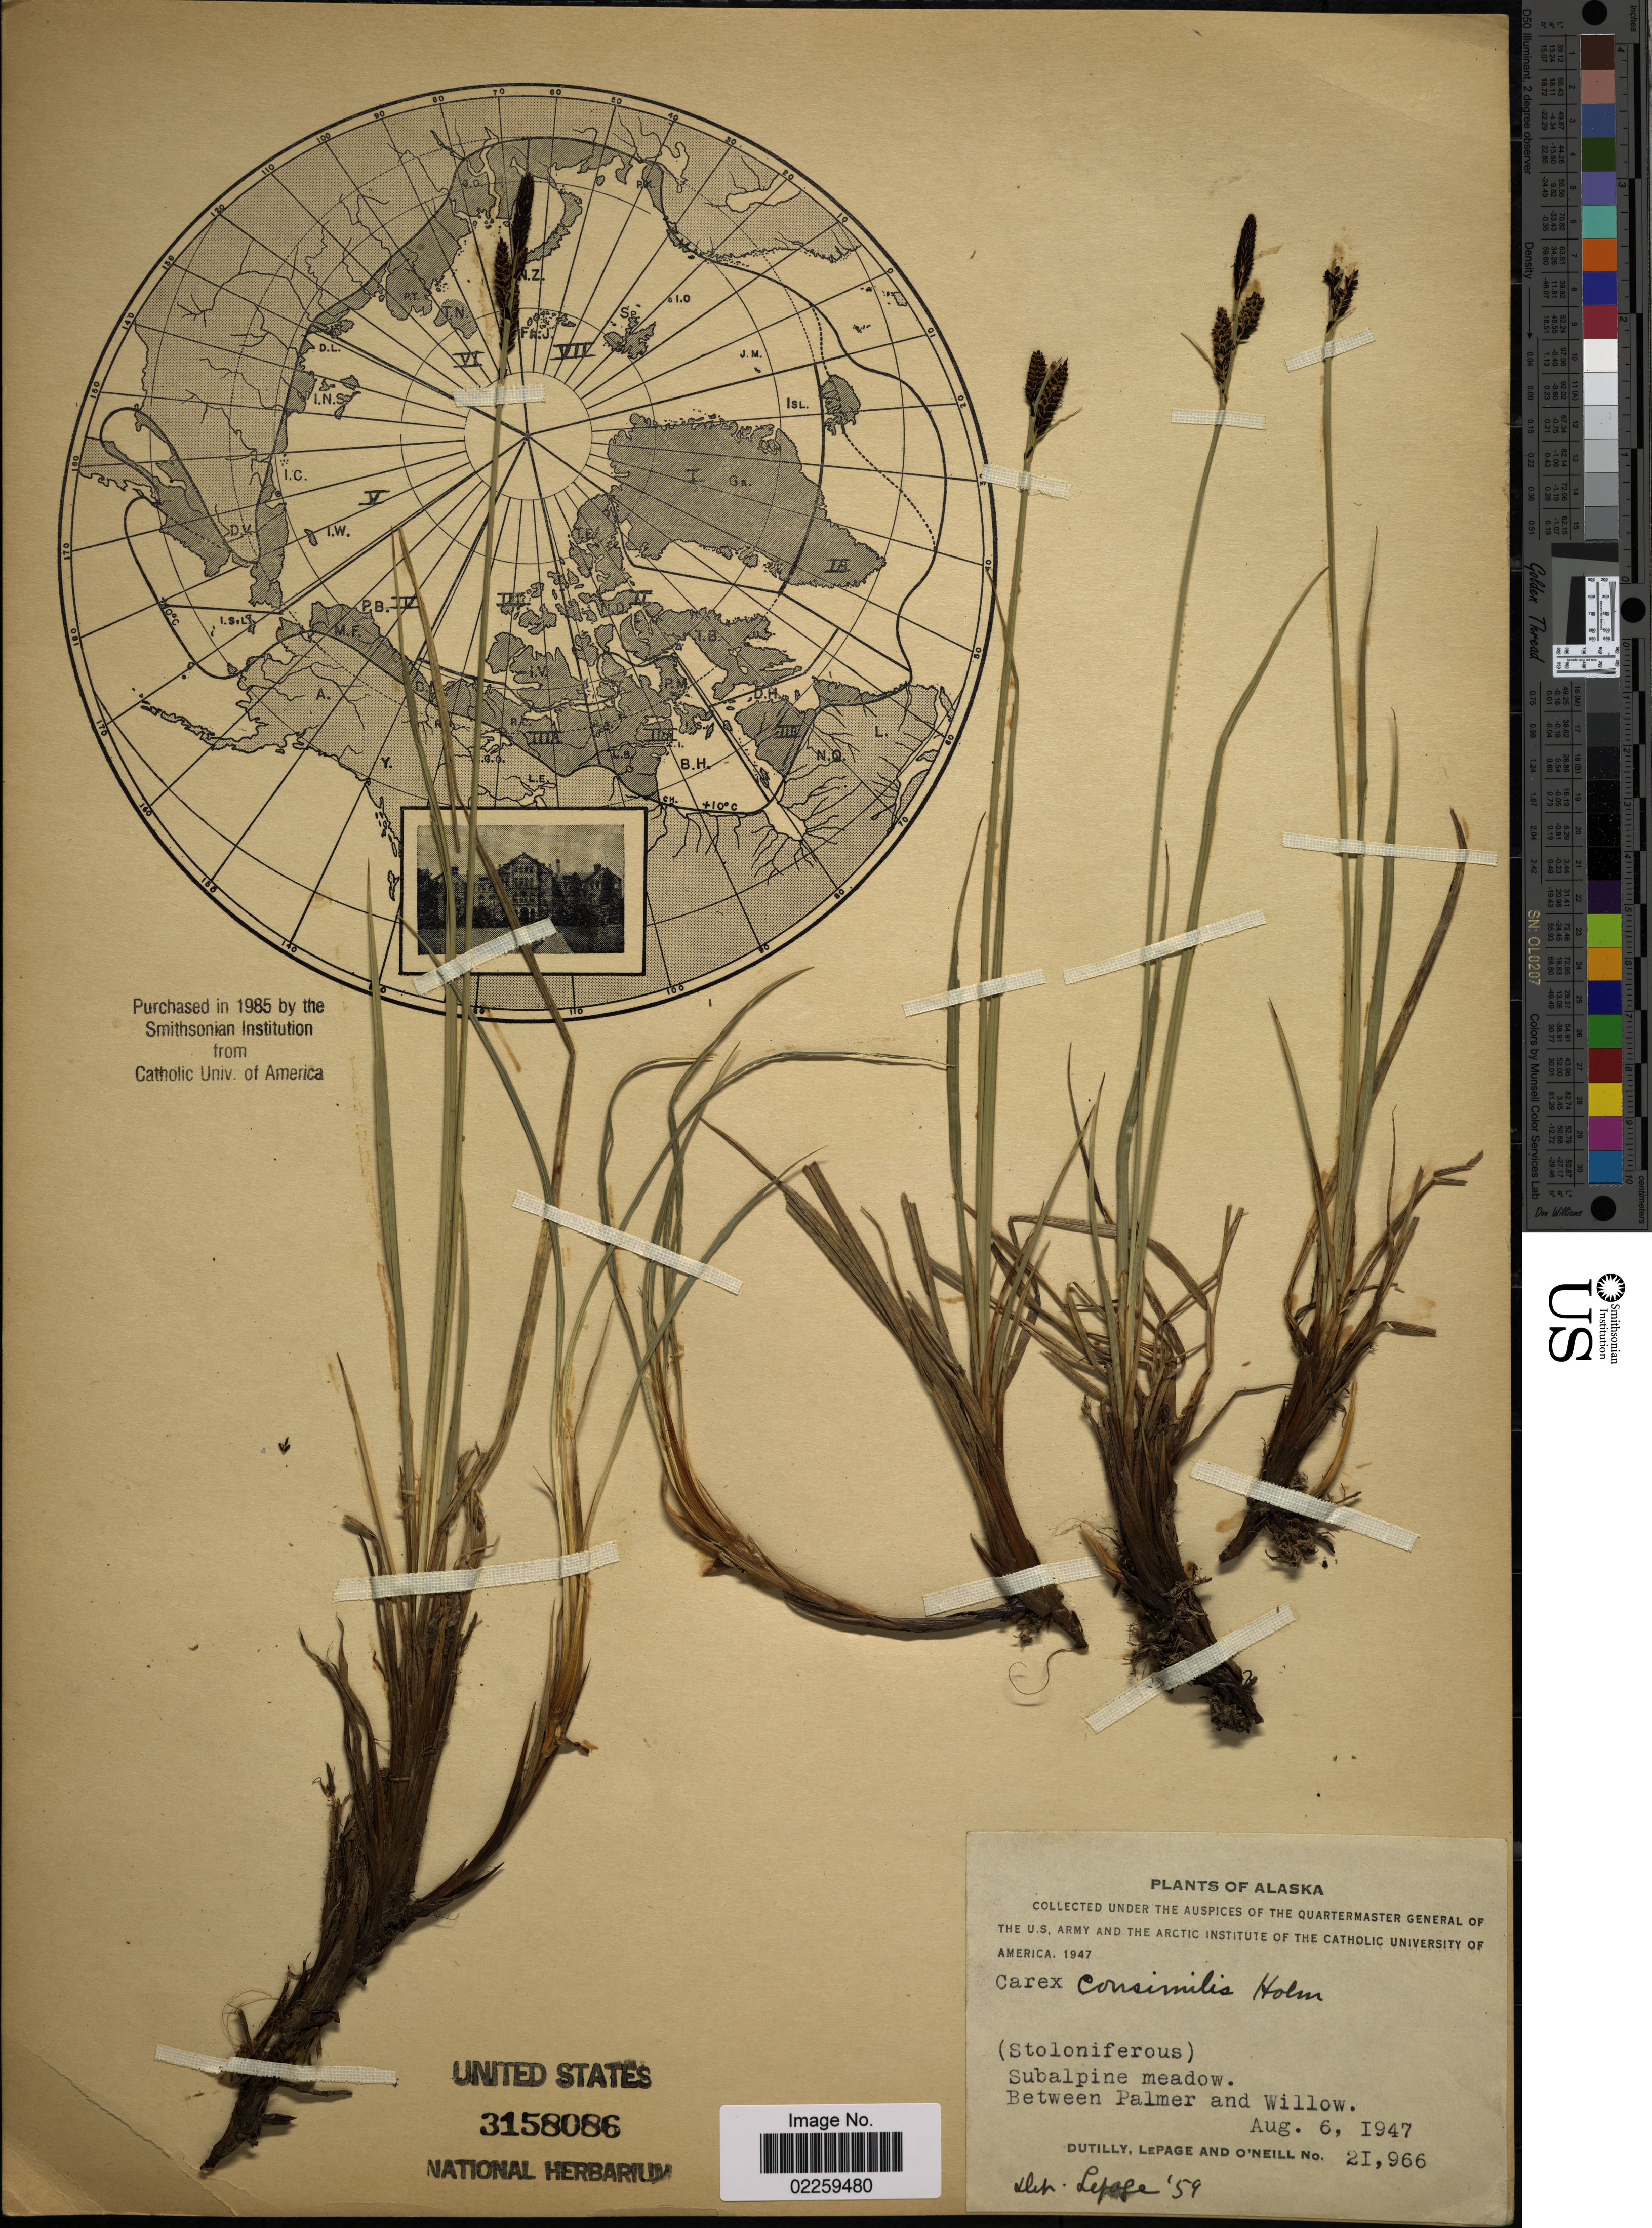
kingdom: Plantae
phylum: Tracheophyta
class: Liliopsida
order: Poales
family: Cyperaceae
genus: Carex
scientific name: Carex bigelowii subsp. lugens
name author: (Holm) T.V. Egorova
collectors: -. Dutilly, -. LePage & O' Neill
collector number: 21966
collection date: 1947-08-06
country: United States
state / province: Alaska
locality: Subalpine meadow, Between Palmer and Willow.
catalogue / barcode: US 3158086